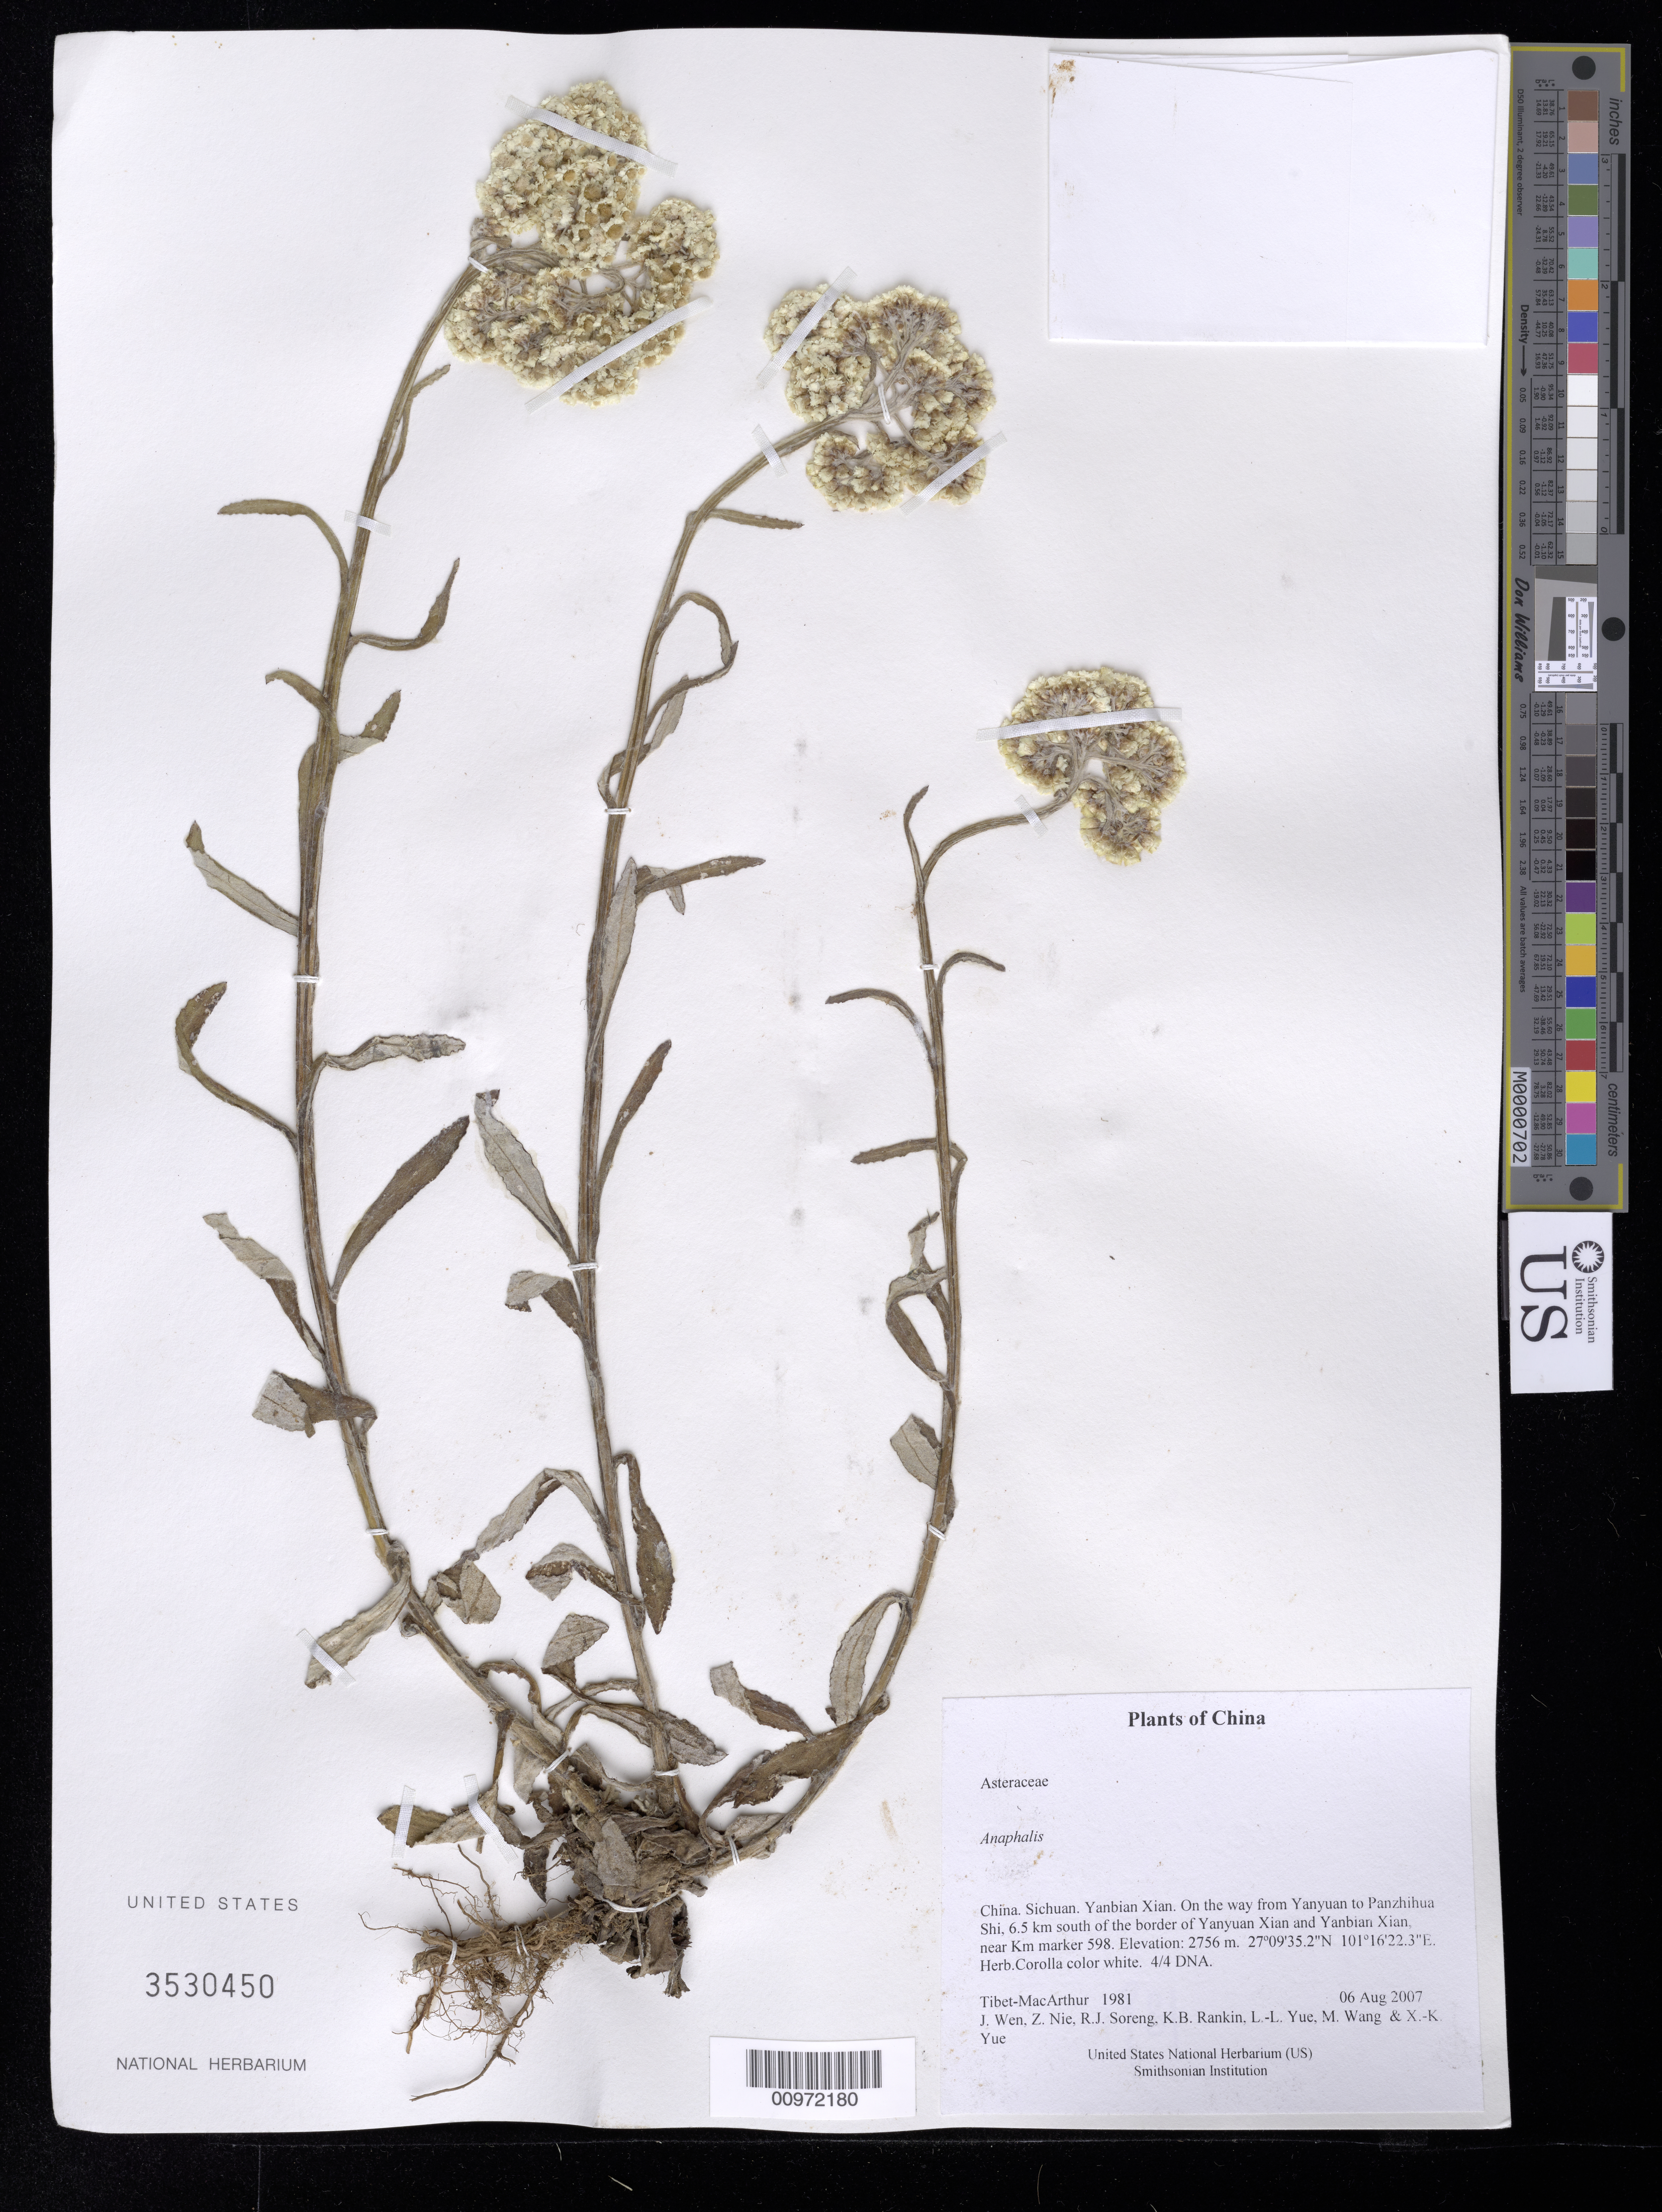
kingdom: Plantae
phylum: Tracheophyta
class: Magnoliopsida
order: Asterales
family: Asteraceae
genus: Anaphalis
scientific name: Anaphalis sp.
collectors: Tibet-MacArthur, J. Wen, Z. Nie, R. J. Soreng, K. Rankin, L. Yue, M. Wang & X. Yue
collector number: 1981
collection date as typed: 06 Aug 2007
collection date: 2007-08-06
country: China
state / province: Sichuan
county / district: Yanbian Xian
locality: On the way from Yanyuan to Panzhihua Shi, 6.5 km south of the border of Yanyuan Xian and Yanbian Xian, near Km marker 598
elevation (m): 2756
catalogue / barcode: US 3530450